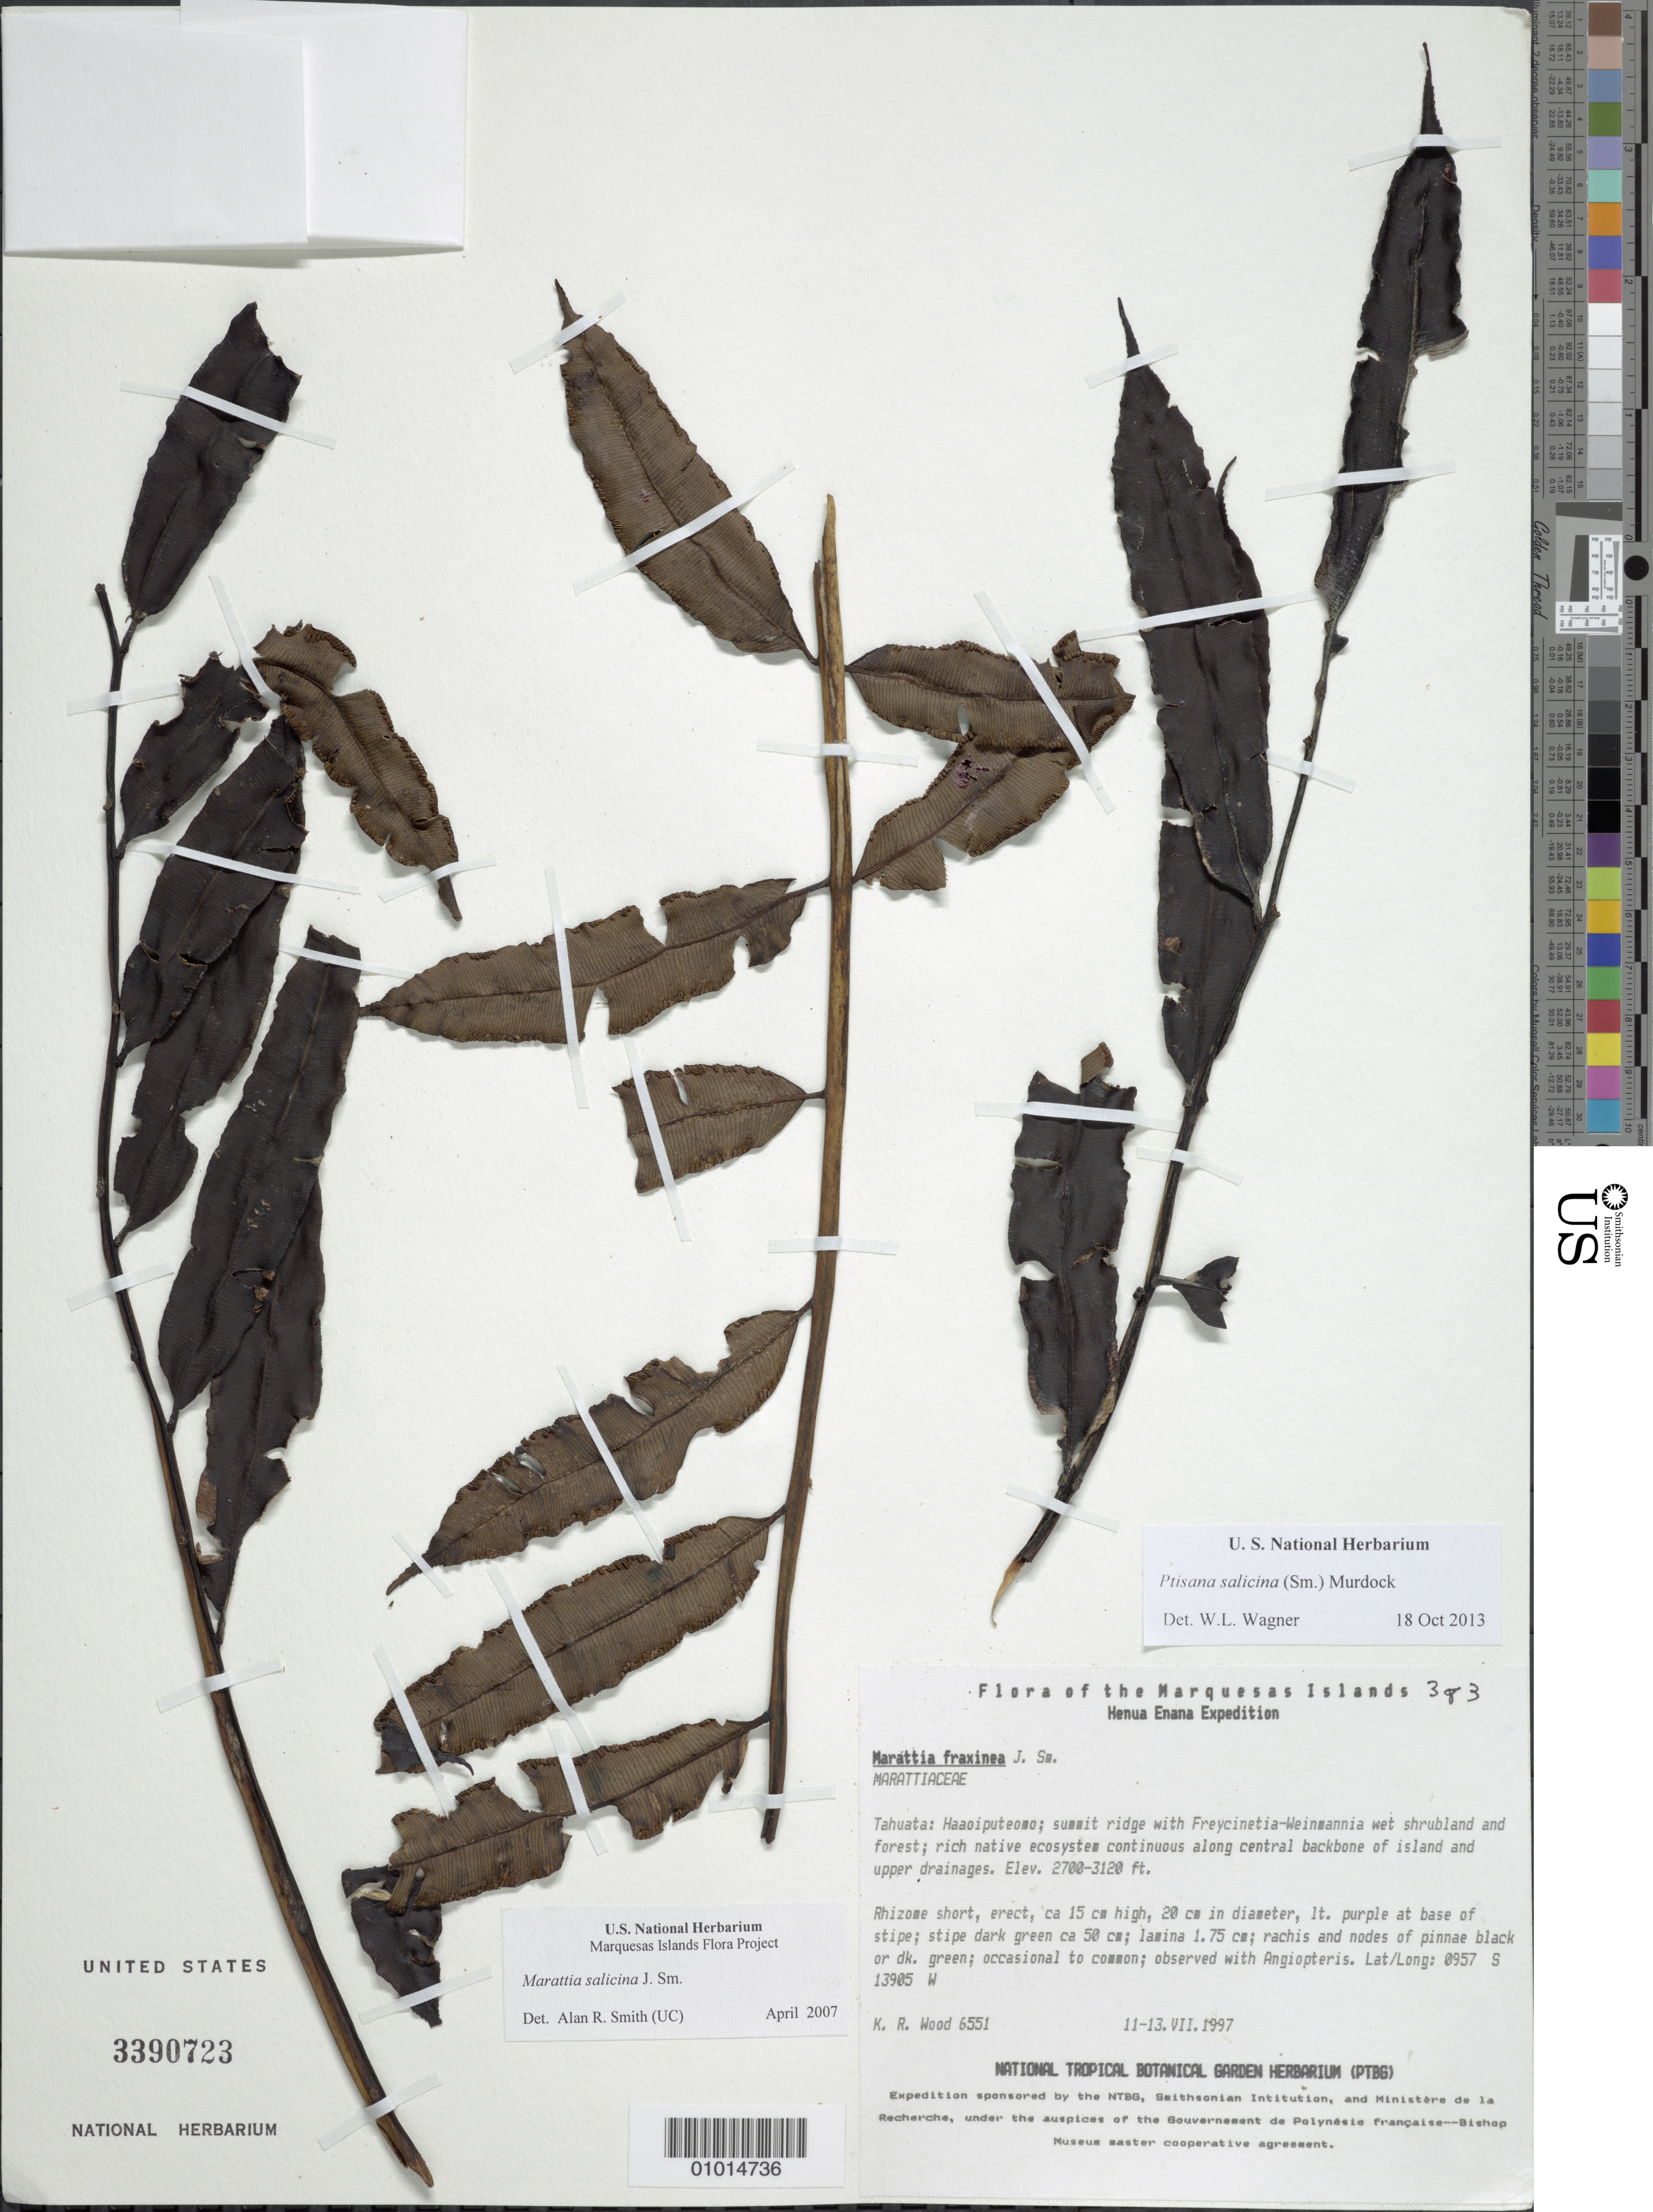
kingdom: Plantae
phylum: Tracheophyta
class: Polypodiopsida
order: Marattiales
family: Marattiaceae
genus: Ptisana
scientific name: Ptisana salicina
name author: (Sm.) Murdock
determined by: Lorence, David H., (PTBG), National Tropical Botanical Garden (UNITED STATES)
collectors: K. R. Wood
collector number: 6551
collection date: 1997-07-11/1997-07-13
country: French Polynesia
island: Tahuata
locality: Haaoiputeomo, summit ridge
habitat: In Freycinetia-Weinmannia wet shrub and forest; rich native ecosystem, continuous along central backbone of island and upper drainages; occasional to common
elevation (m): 823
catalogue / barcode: US 3390723